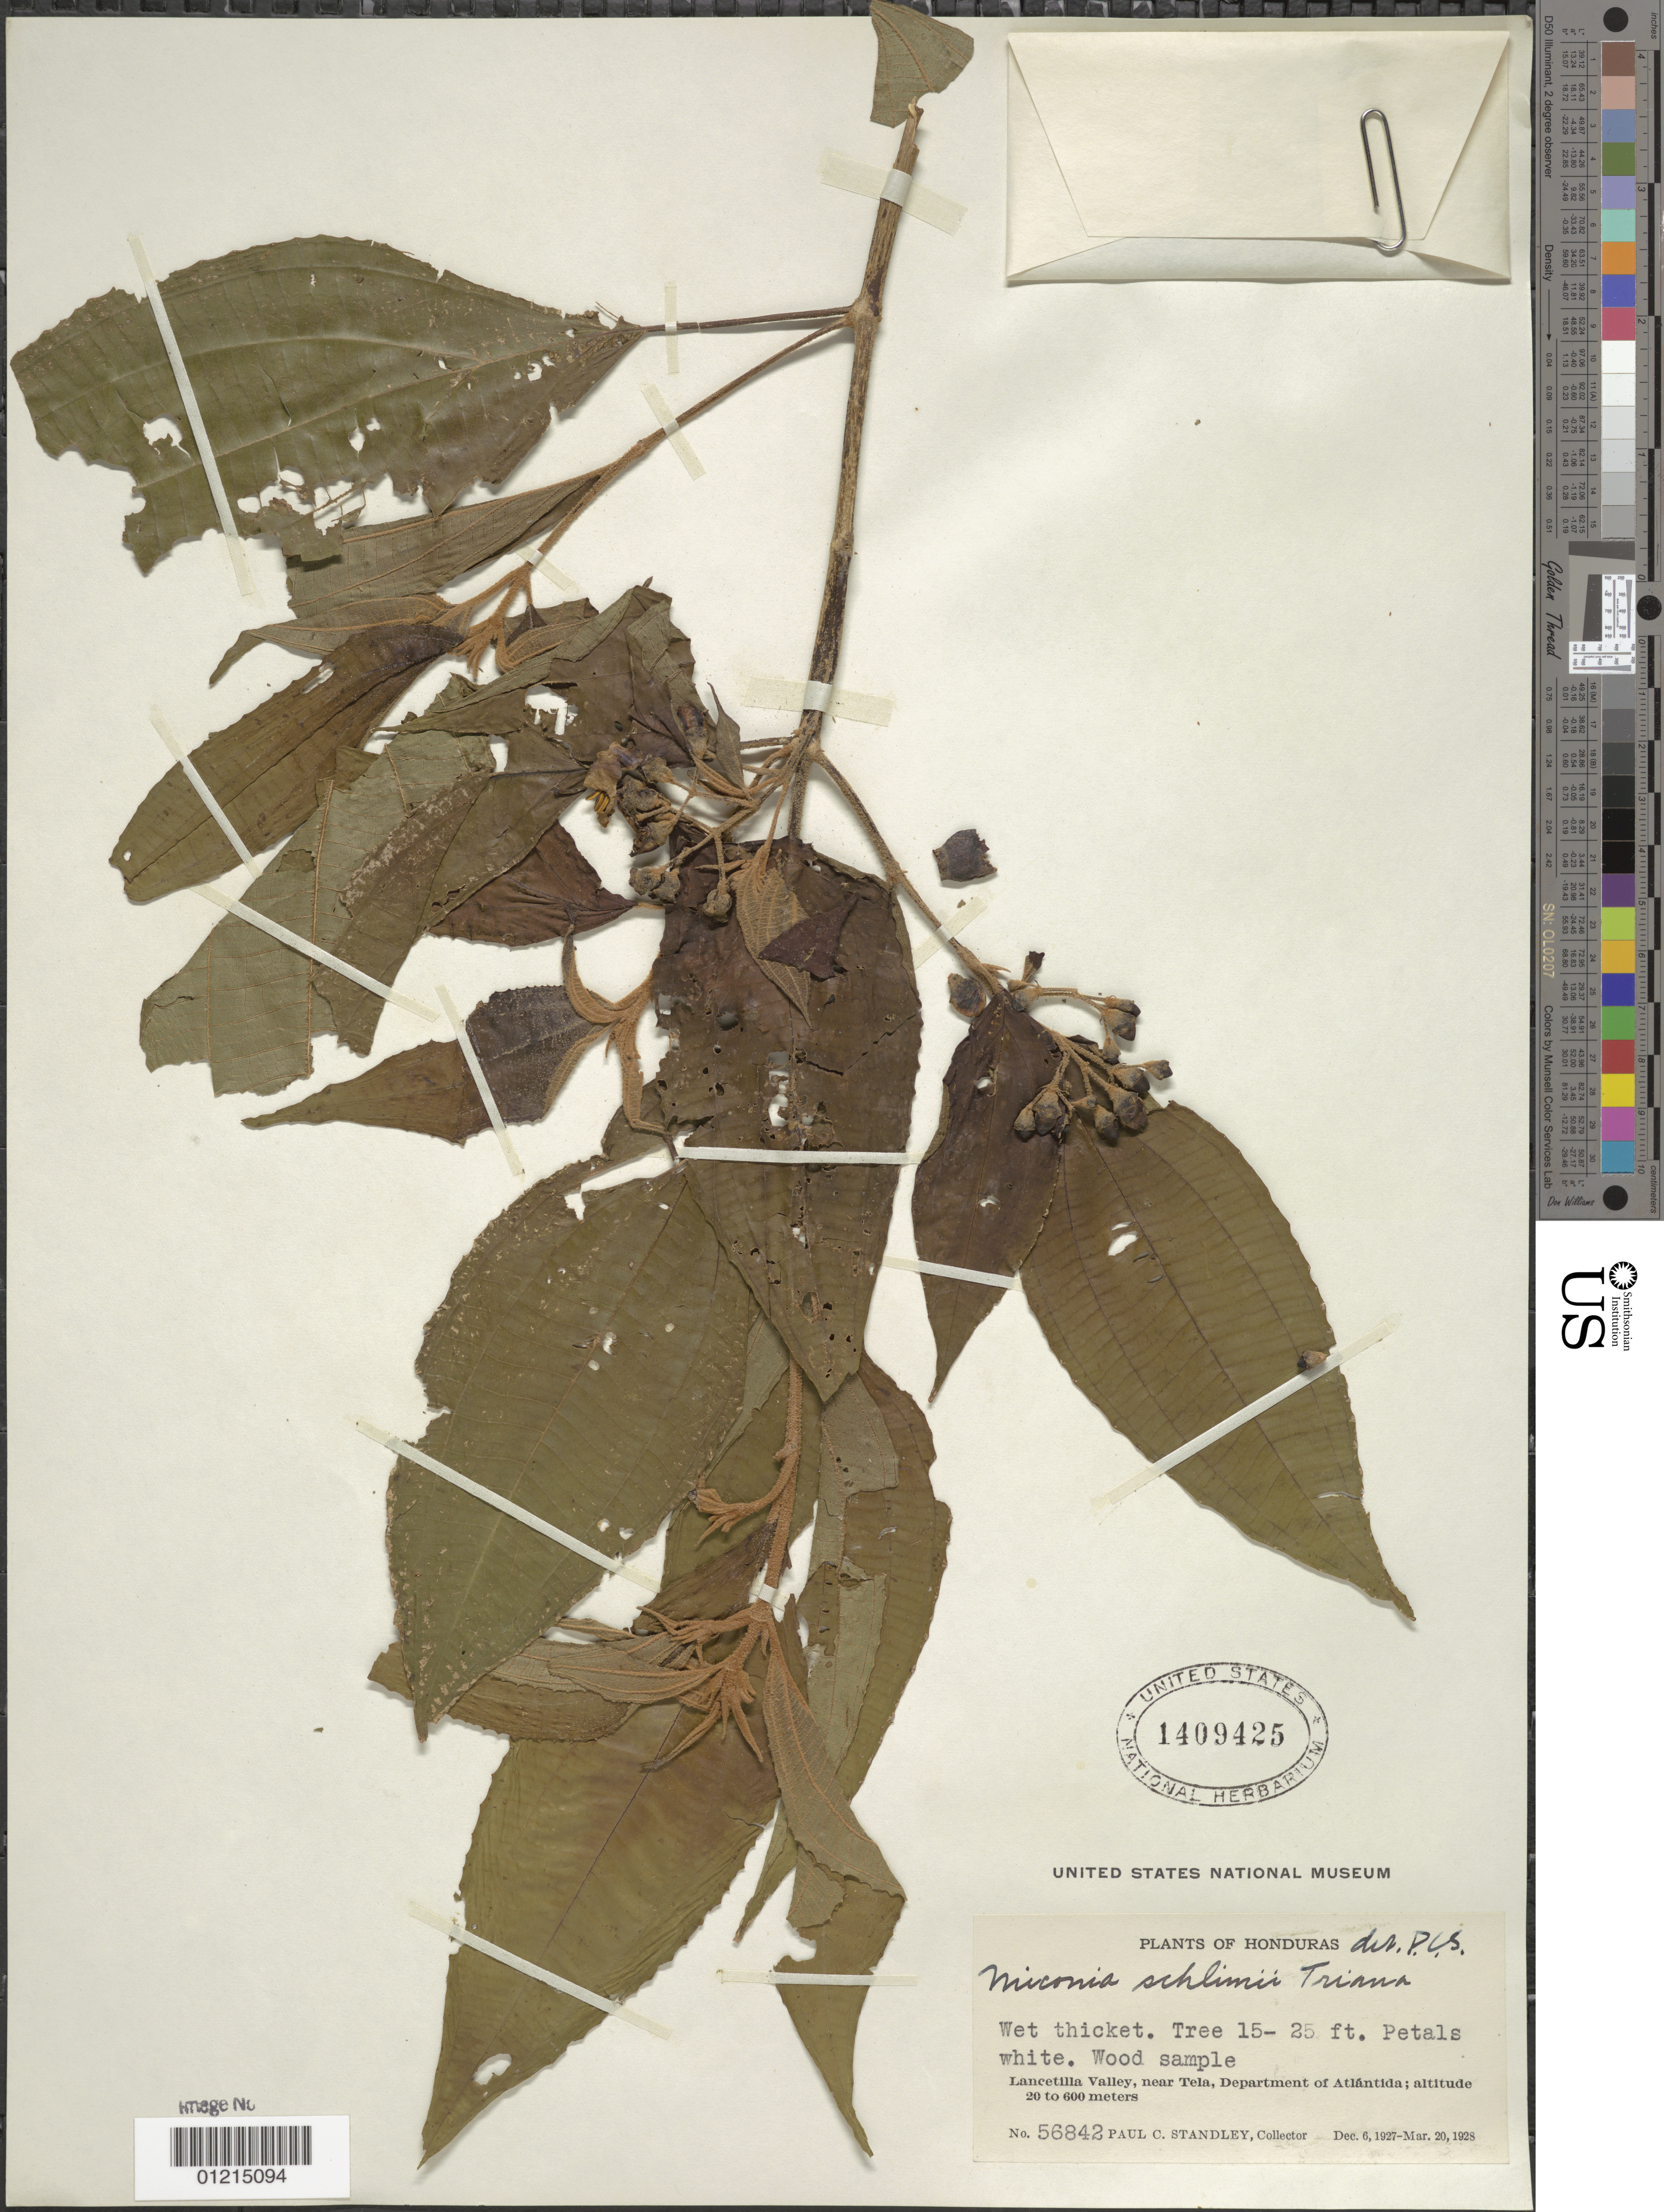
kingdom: Plantae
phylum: Tracheophyta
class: Magnoliopsida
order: Myrtales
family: Melastomataceae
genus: Miconia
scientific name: Miconia schlimii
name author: Triana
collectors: P. C. Standley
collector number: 56842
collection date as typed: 06 Dec 1927 to 20 Mar 1928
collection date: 1927-12-06/1928-03-20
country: Honduras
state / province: Atlántida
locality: Lancetilla Valley, near Tela, Department of Atlántida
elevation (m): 20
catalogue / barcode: US 1409425